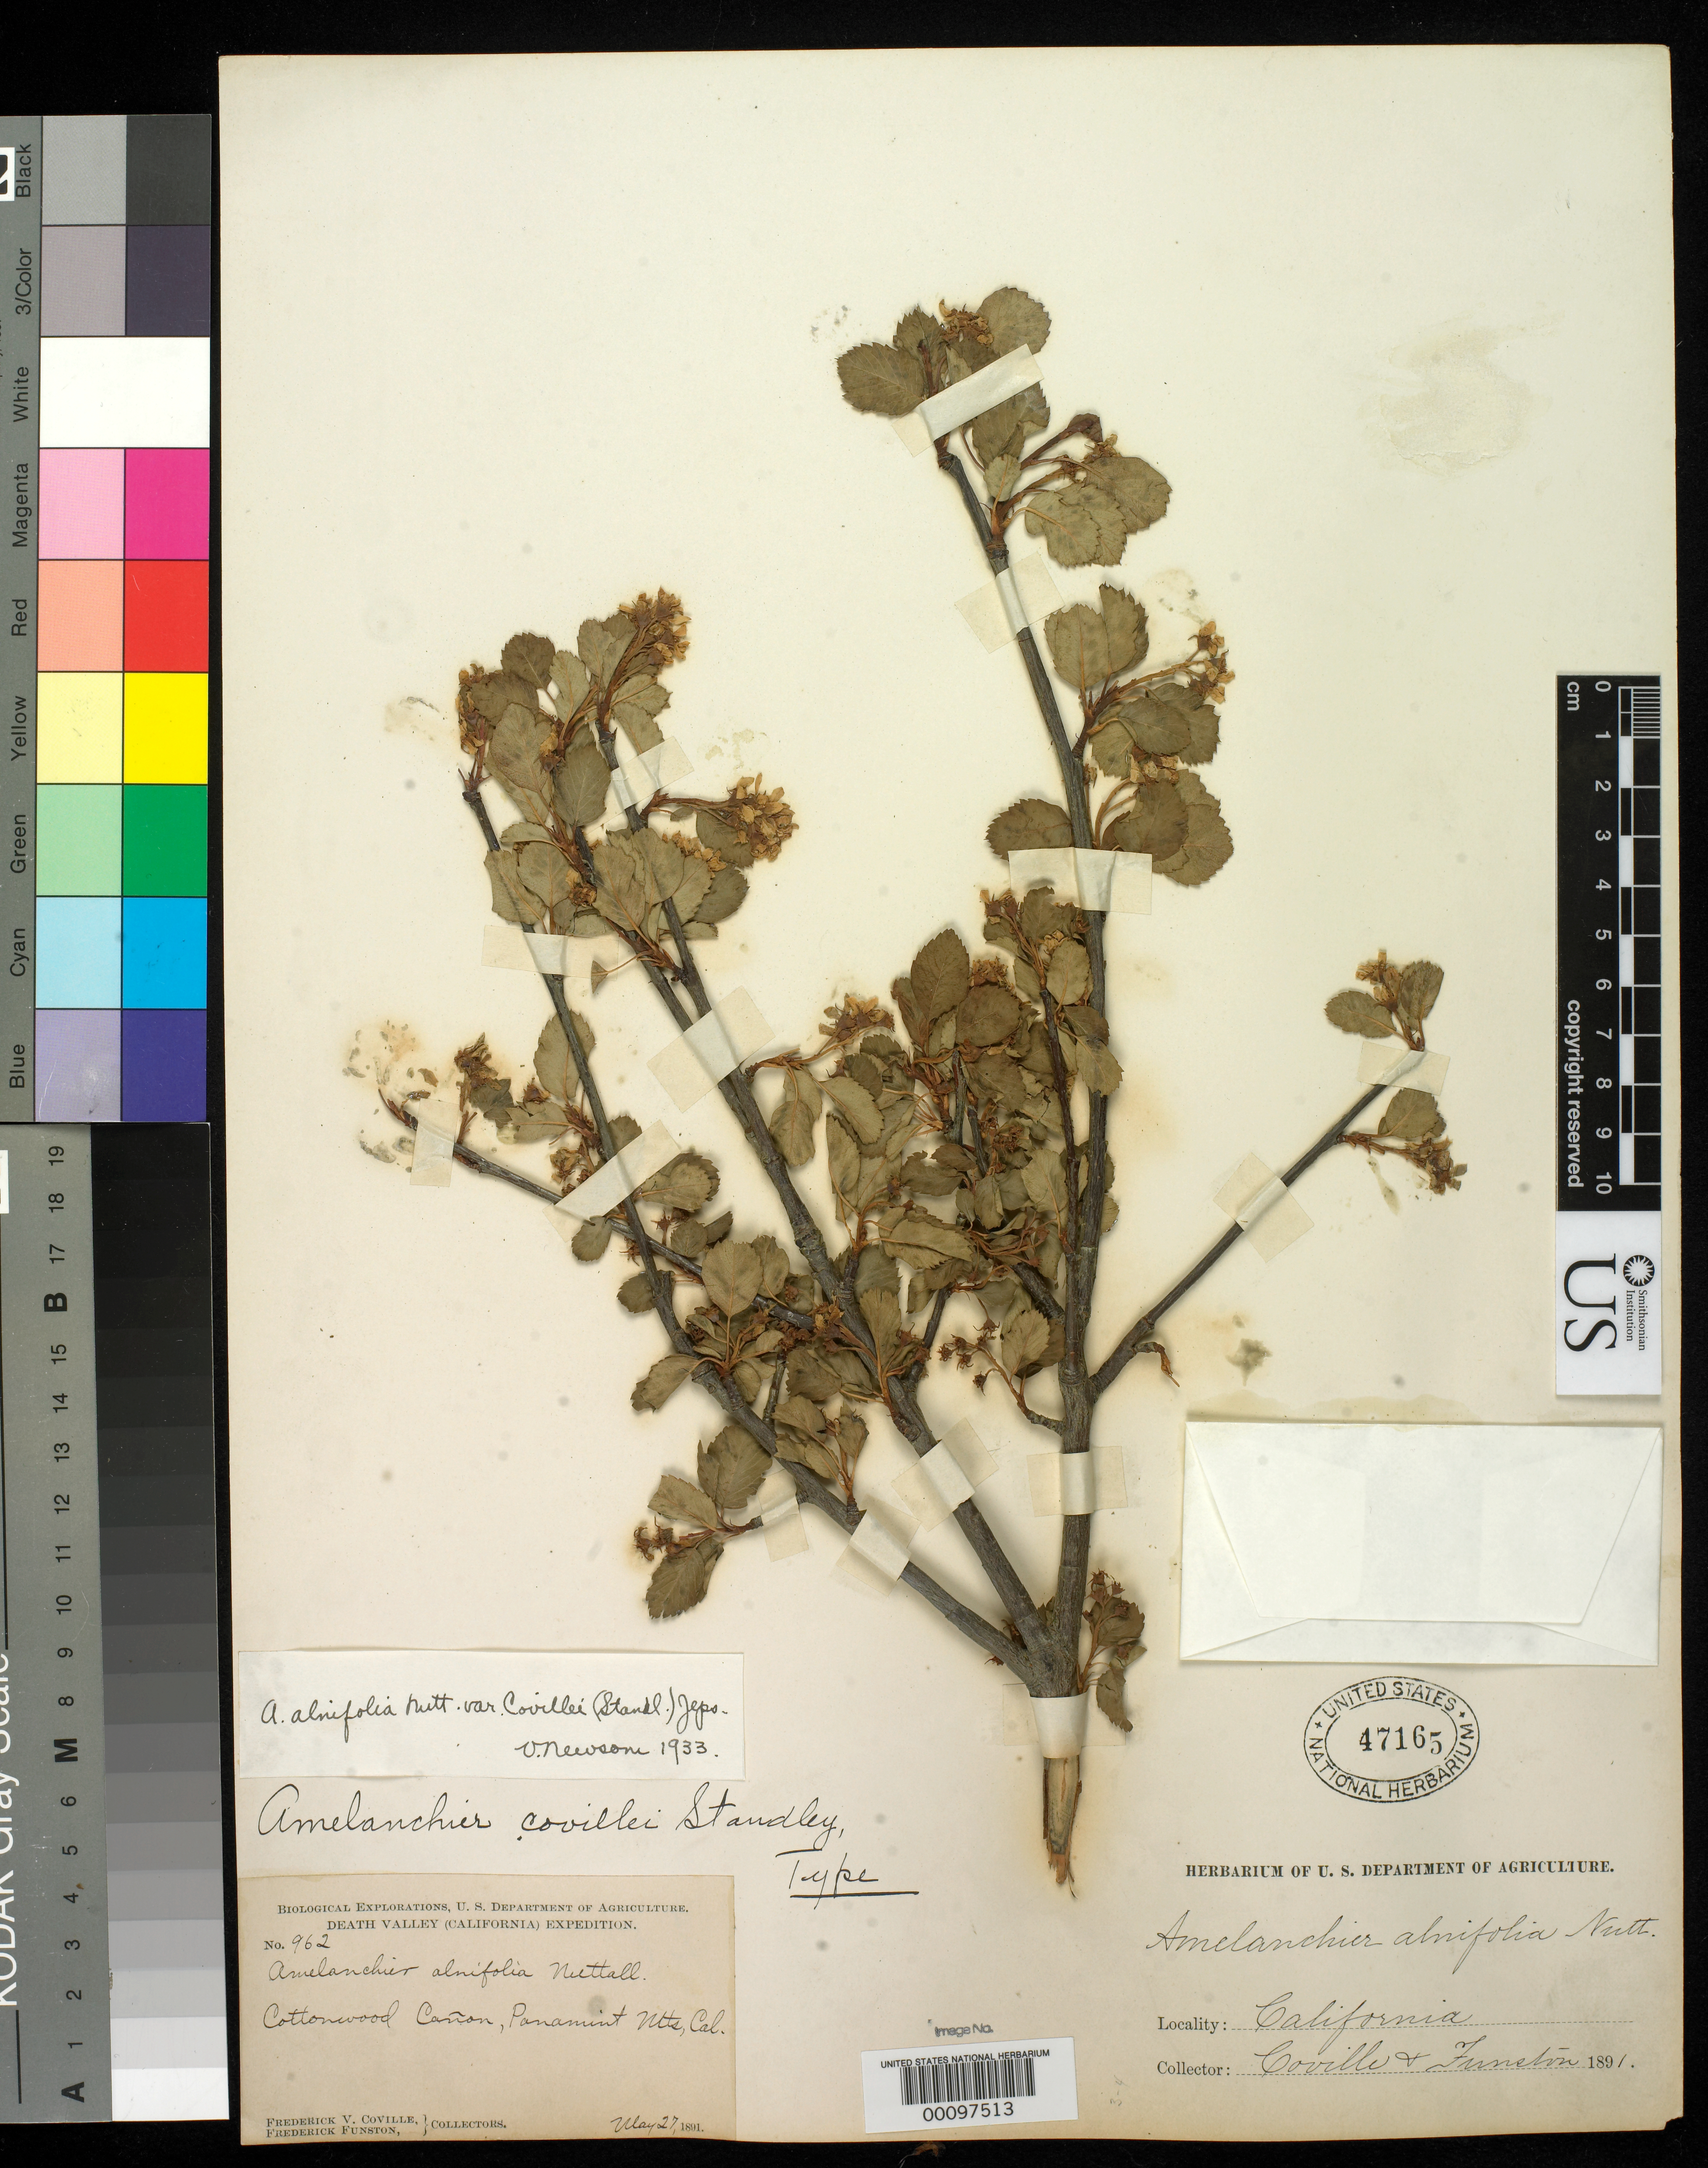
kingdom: Plantae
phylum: Tracheophyta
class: Magnoliopsida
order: Rosales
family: Rosaceae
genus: Amelanchier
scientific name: Amelanchier covillei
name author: Standl.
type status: Holotype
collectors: F. V. Coville & F. Funston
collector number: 962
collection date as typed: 27 May 1891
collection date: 1891-05-27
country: United States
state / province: California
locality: Cottonwood Canyon, Pamamint Mts.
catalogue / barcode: US 47165